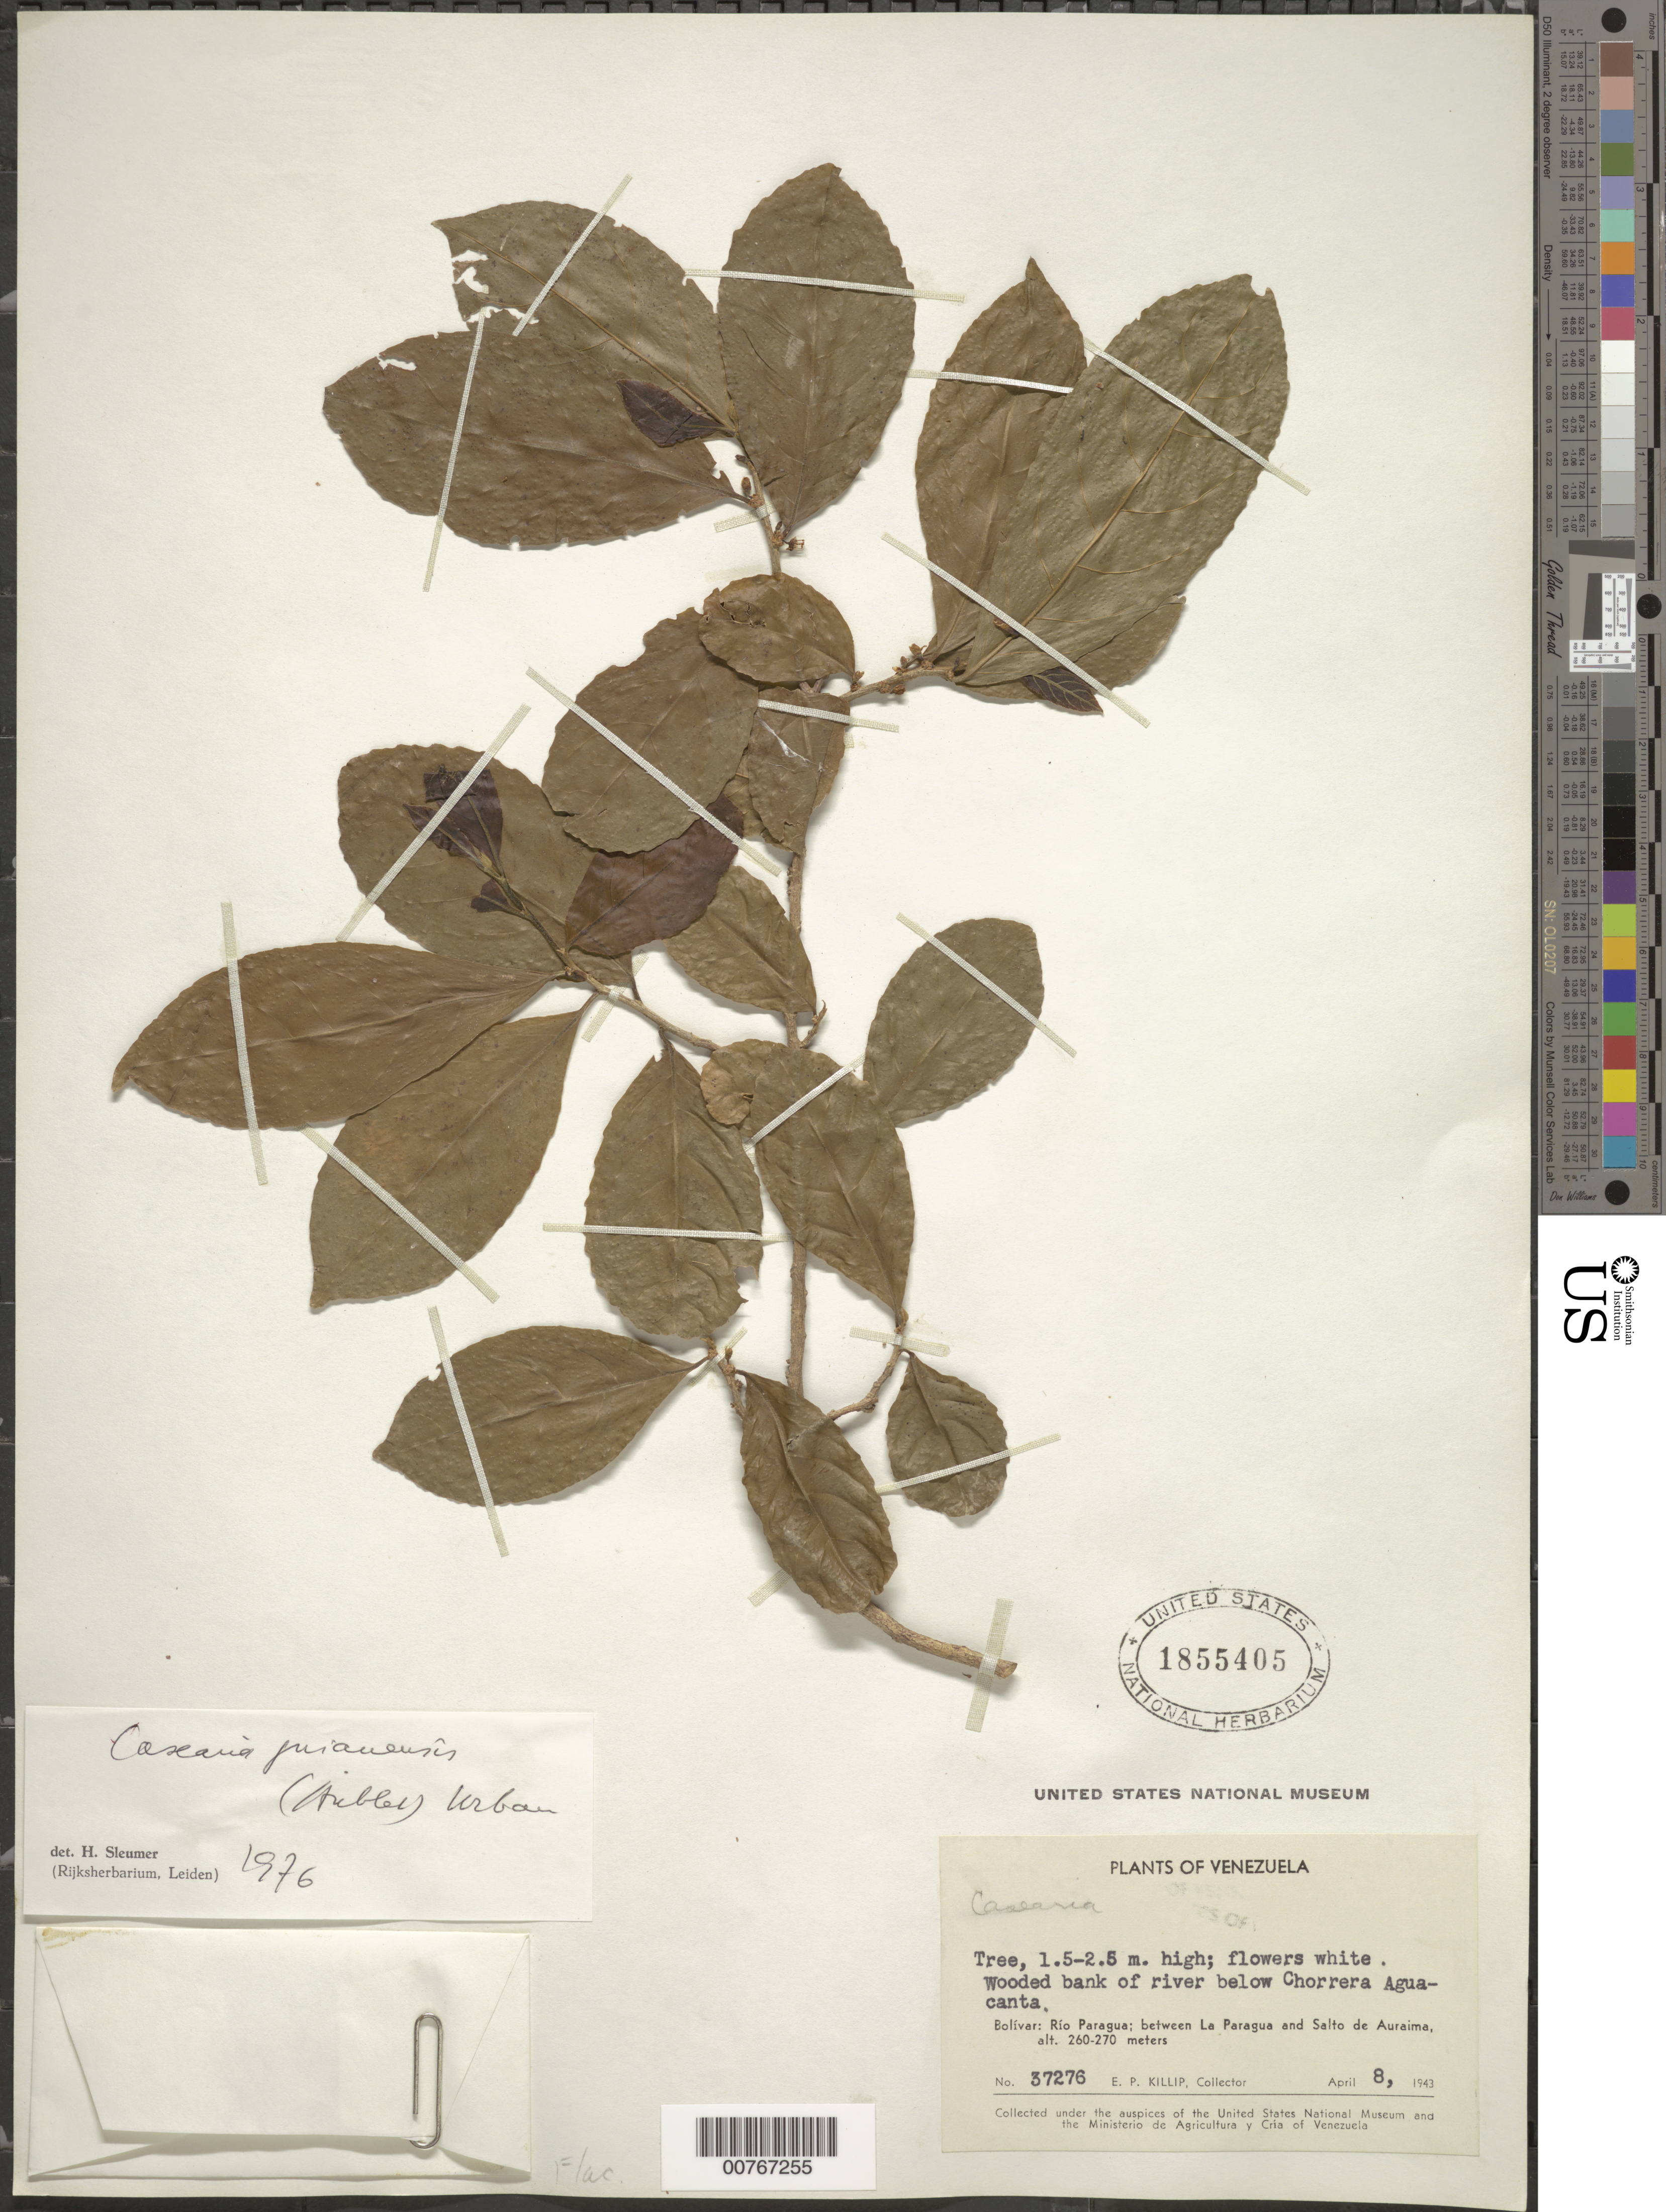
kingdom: Plantae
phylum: Tracheophyta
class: Magnoliopsida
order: Malpighiales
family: Salicaceae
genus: Casearia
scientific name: Casearia guianensis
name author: (Aubl.) Urb.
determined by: Sleumer, H. O.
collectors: E. P. Killip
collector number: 37276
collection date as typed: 8-Apr-43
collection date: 1943-04-08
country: Venezuela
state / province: Bolívar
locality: Río Paragua, between La Paragua and Salto de Auraima, below Chorrera de Aguacanta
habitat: Wooded bank of river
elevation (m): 260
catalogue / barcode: US 1855405